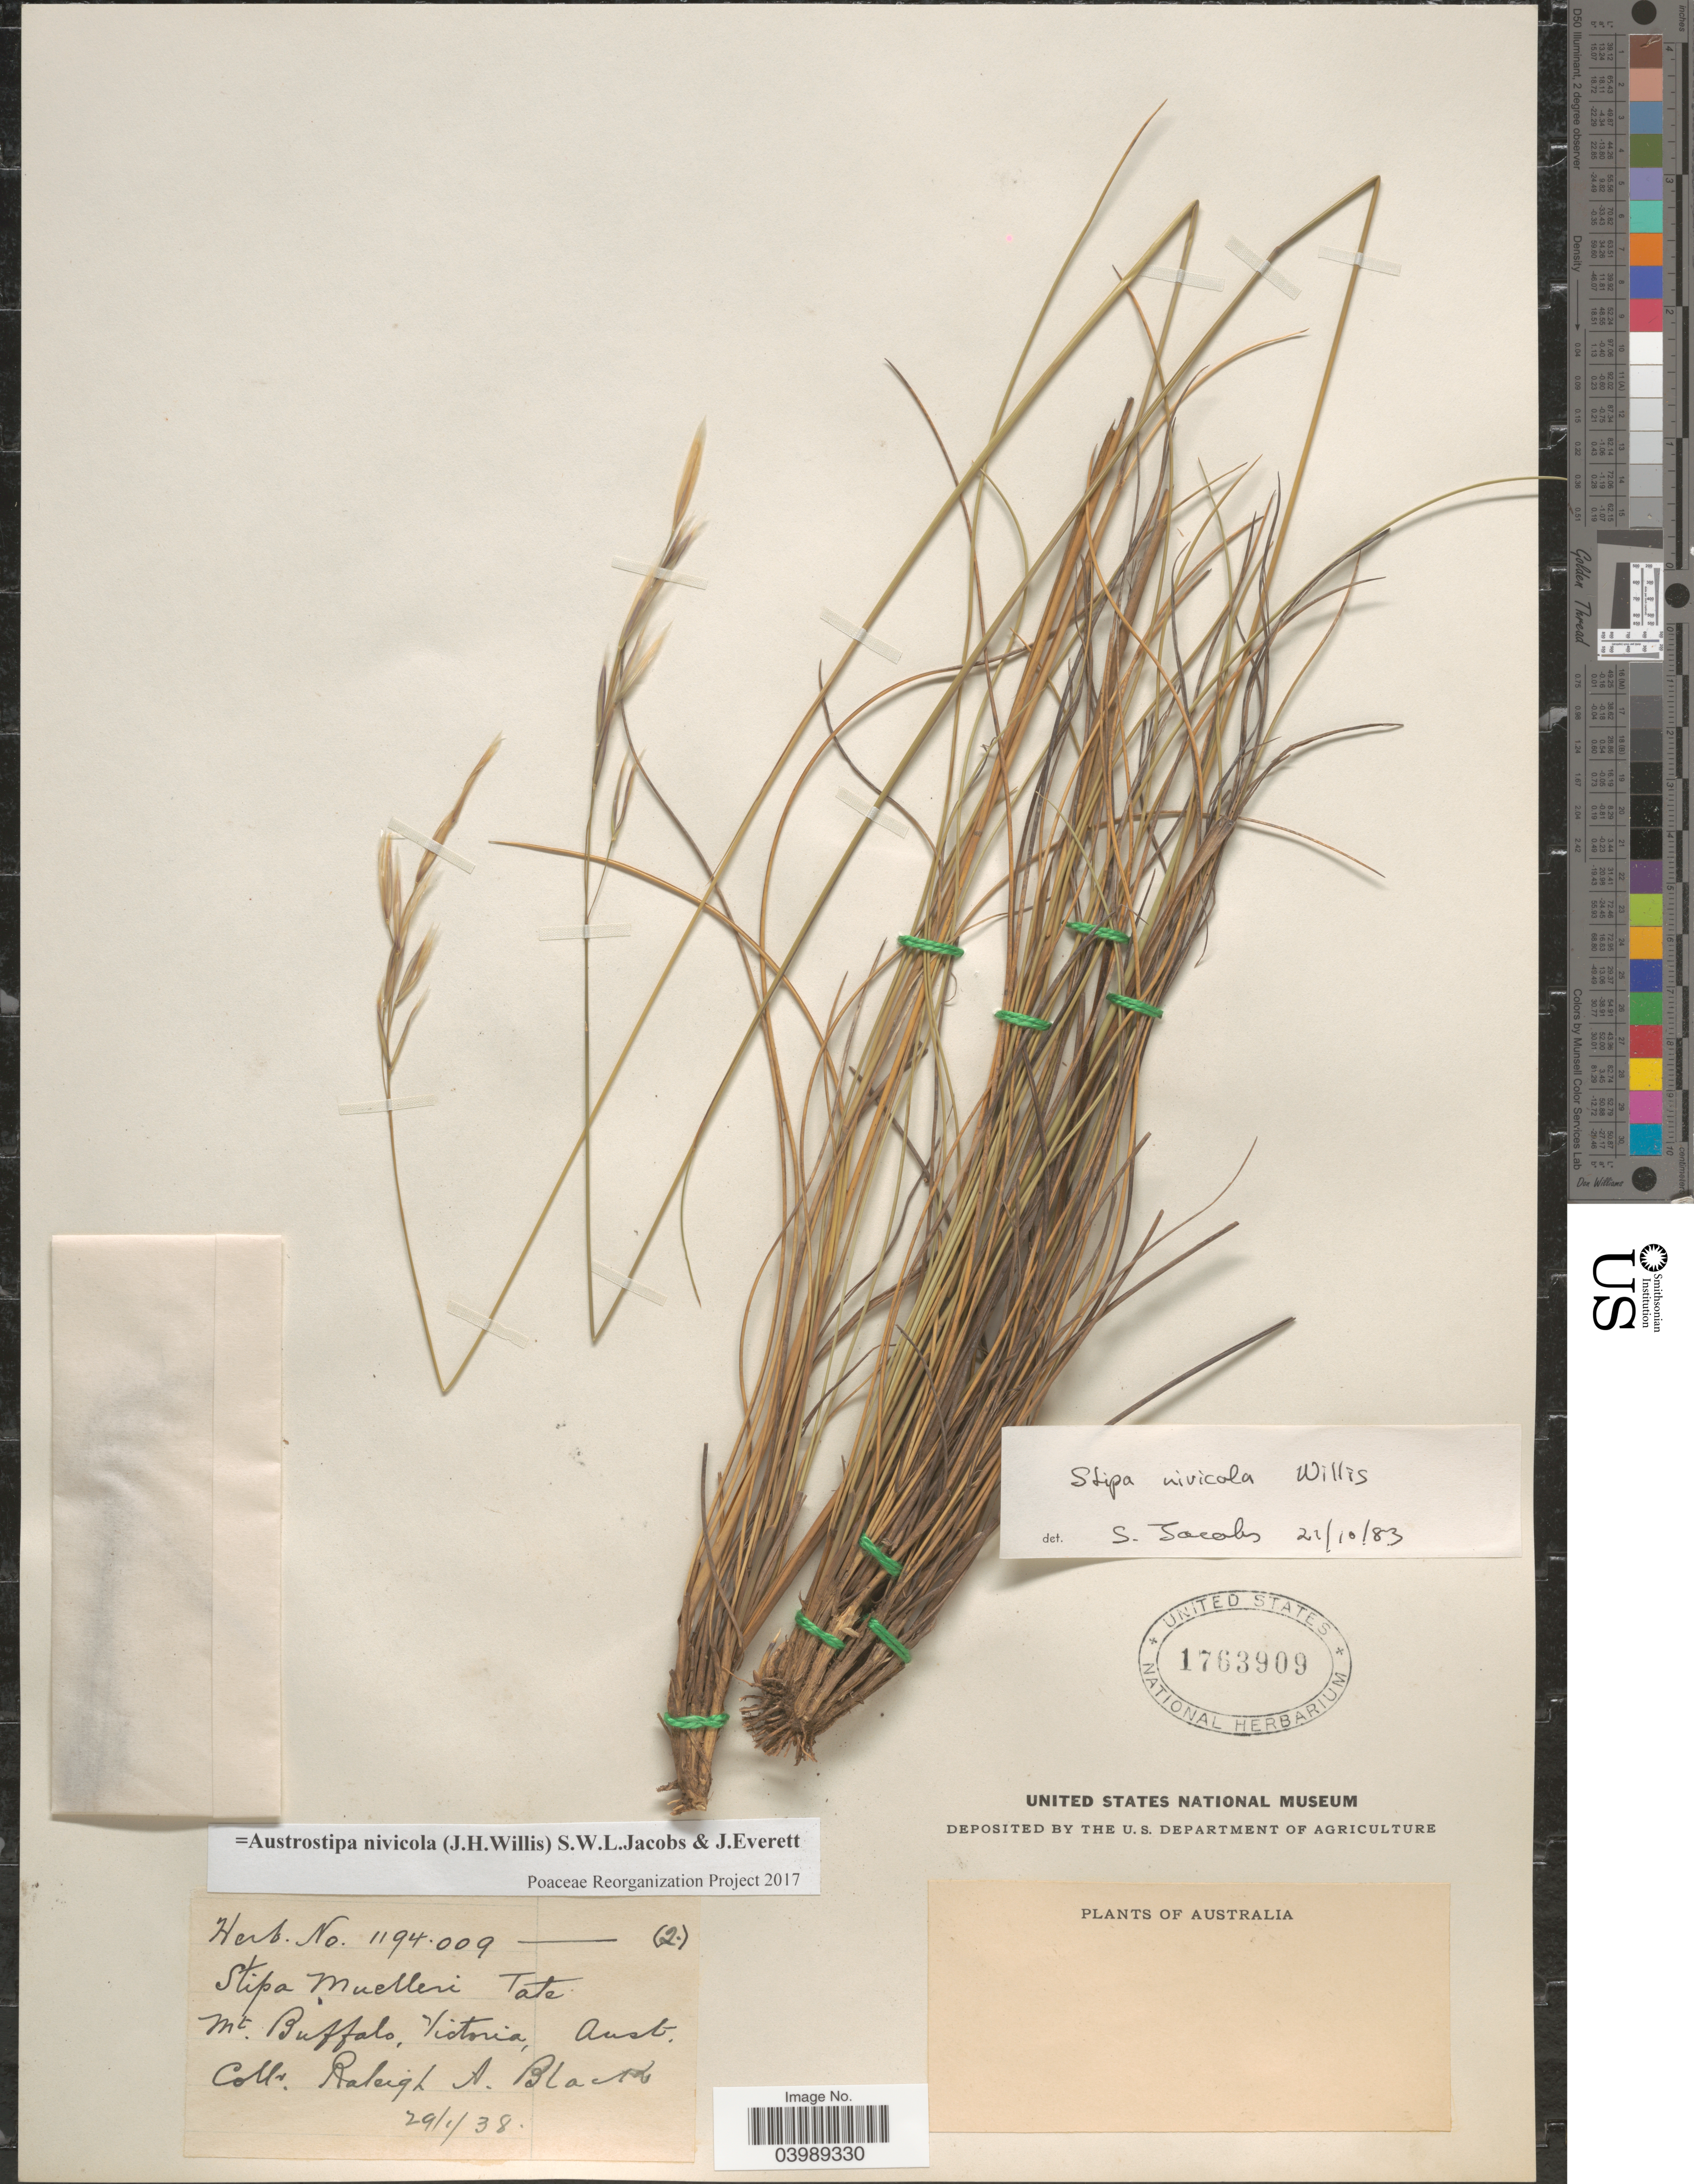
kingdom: Plantae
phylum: Tracheophyta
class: Liliopsida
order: Poales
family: Poaceae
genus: Austrostipa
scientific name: Austrostipa nivicola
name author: (J.H. Willis) S.W.L. Jacobs & J. Everett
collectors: R. A. Black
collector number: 1194.009/2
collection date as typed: Transcribed d/m/y: 29/1/38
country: Australia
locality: Mt. Buffalo, Victoria.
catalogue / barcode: US 1763909